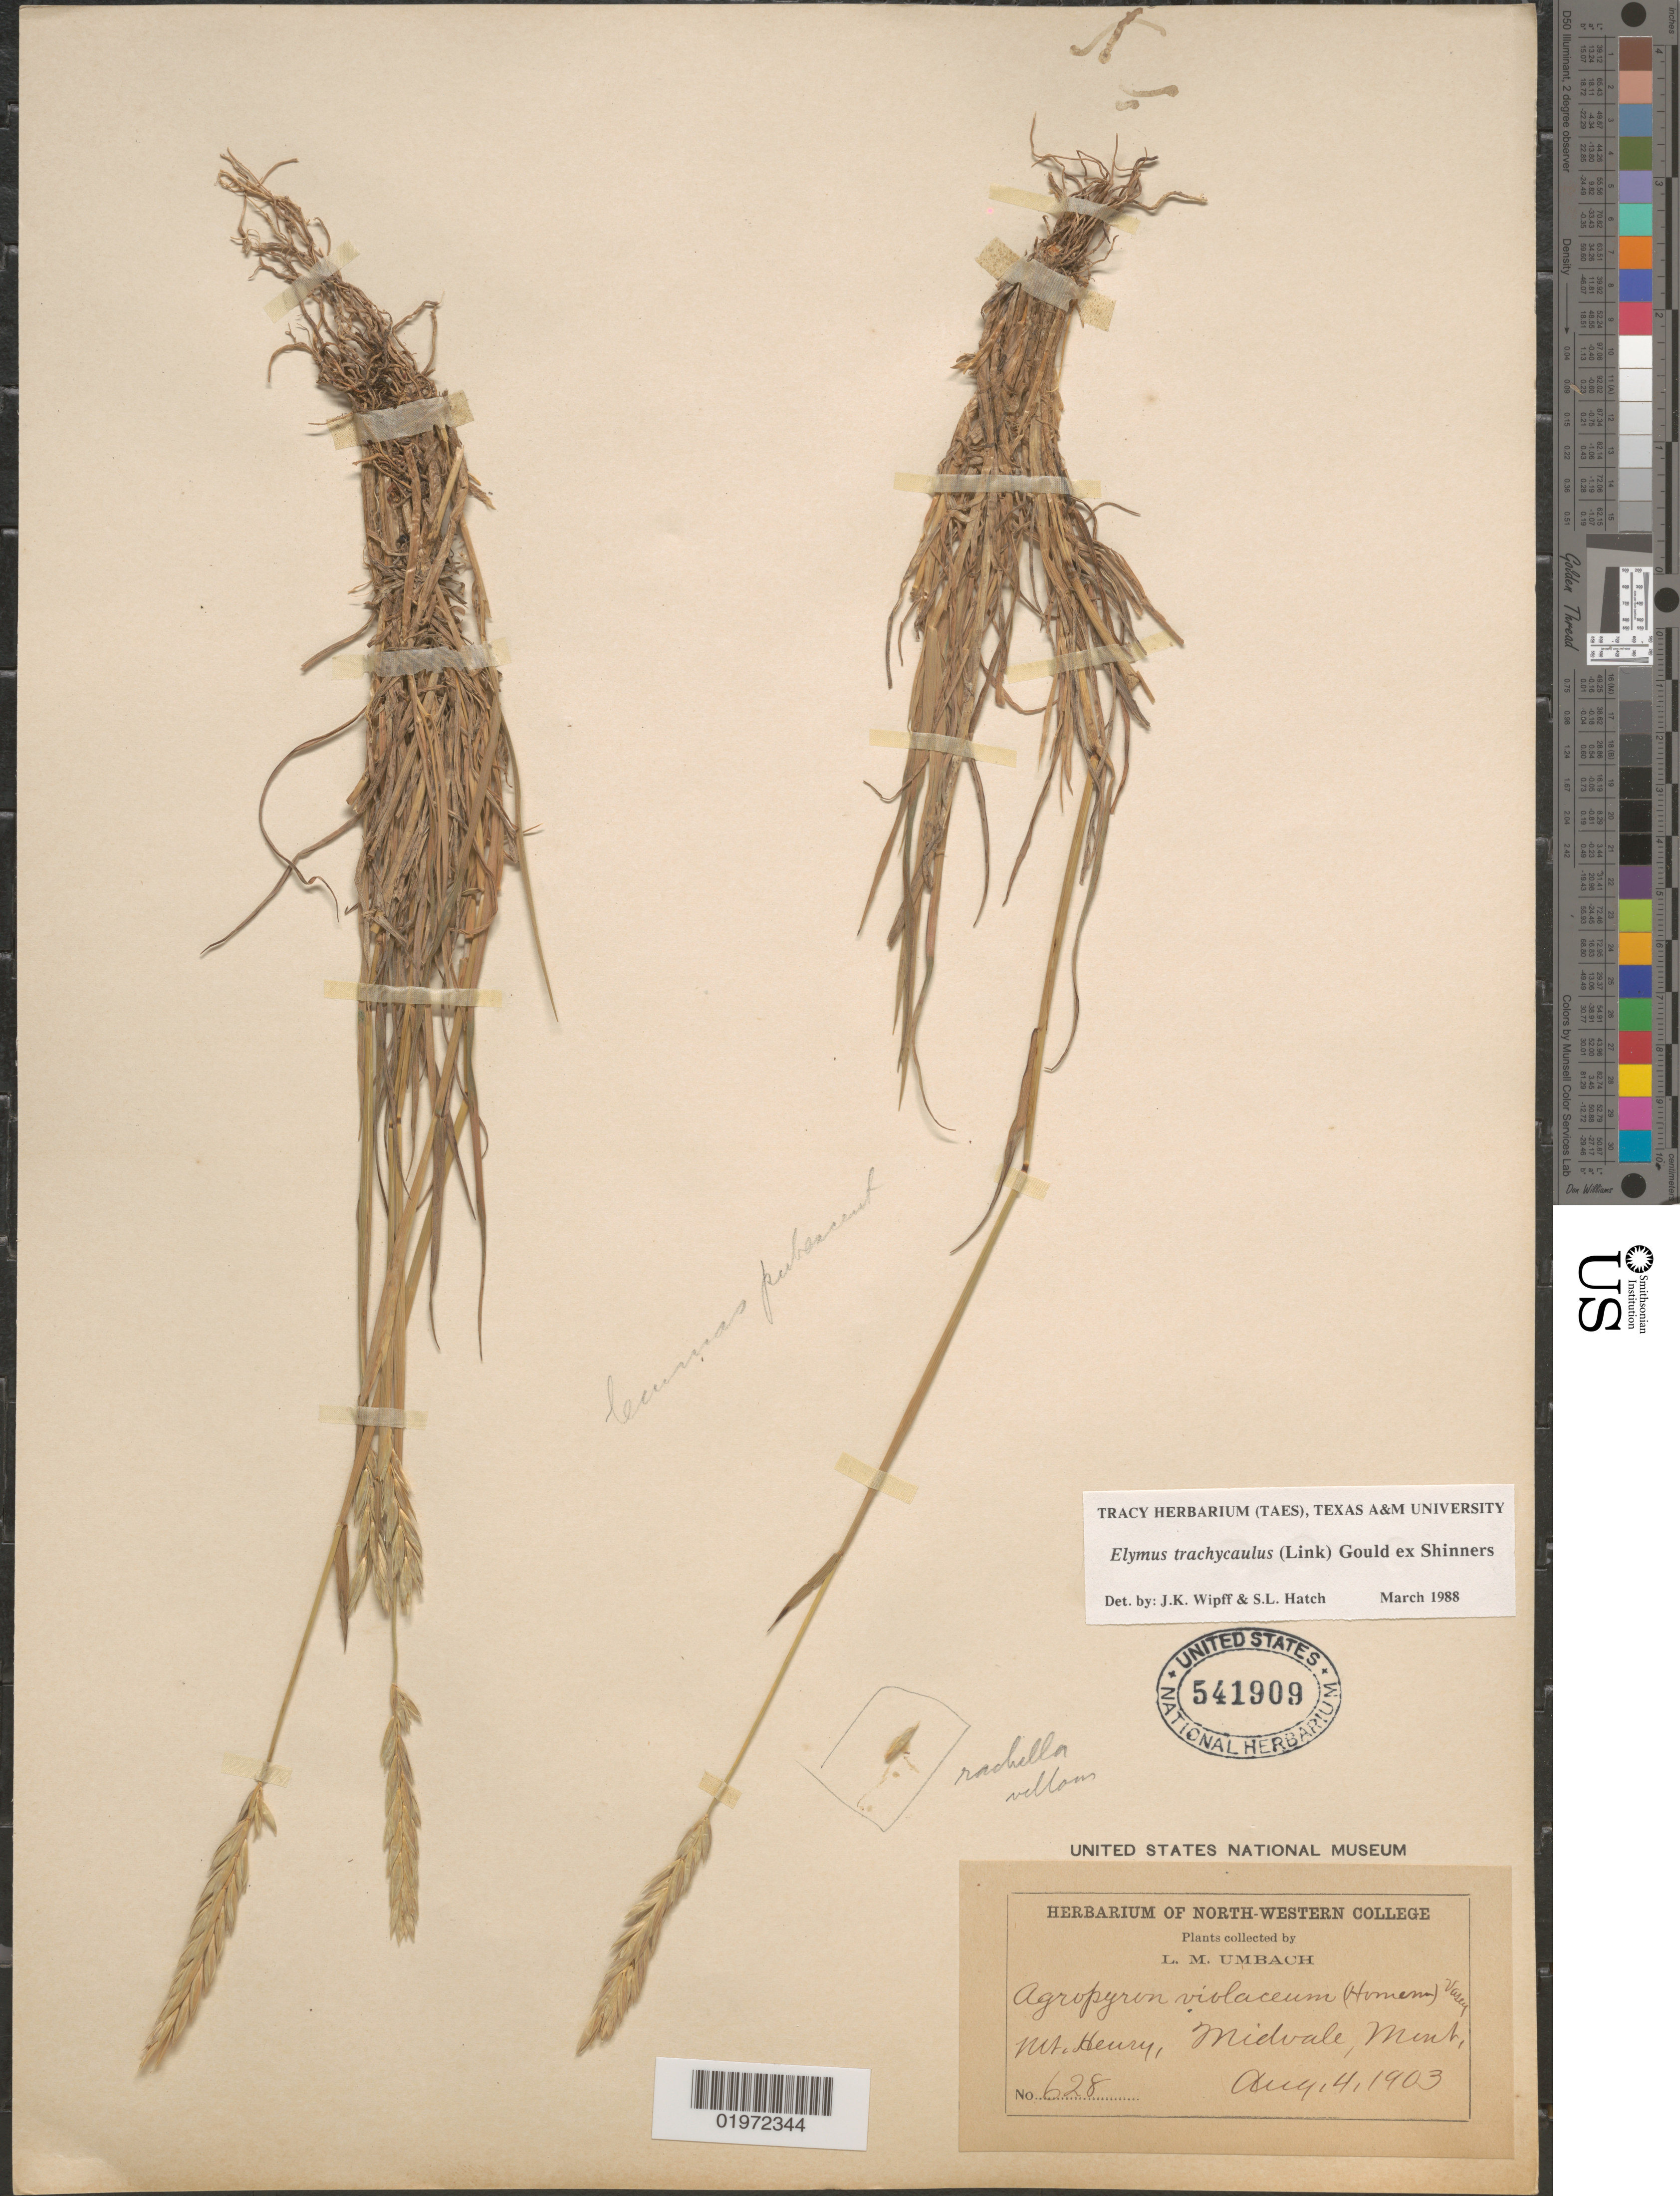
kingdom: Plantae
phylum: Tracheophyta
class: Liliopsida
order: Poales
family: Poaceae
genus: Elymus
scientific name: Elymus trachycaulus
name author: (Link) Gould ex Shinners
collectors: L. M. Umbach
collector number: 628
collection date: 1903-08-04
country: United States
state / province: Montana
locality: Mt. Henry, Midvale.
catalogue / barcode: US 541909